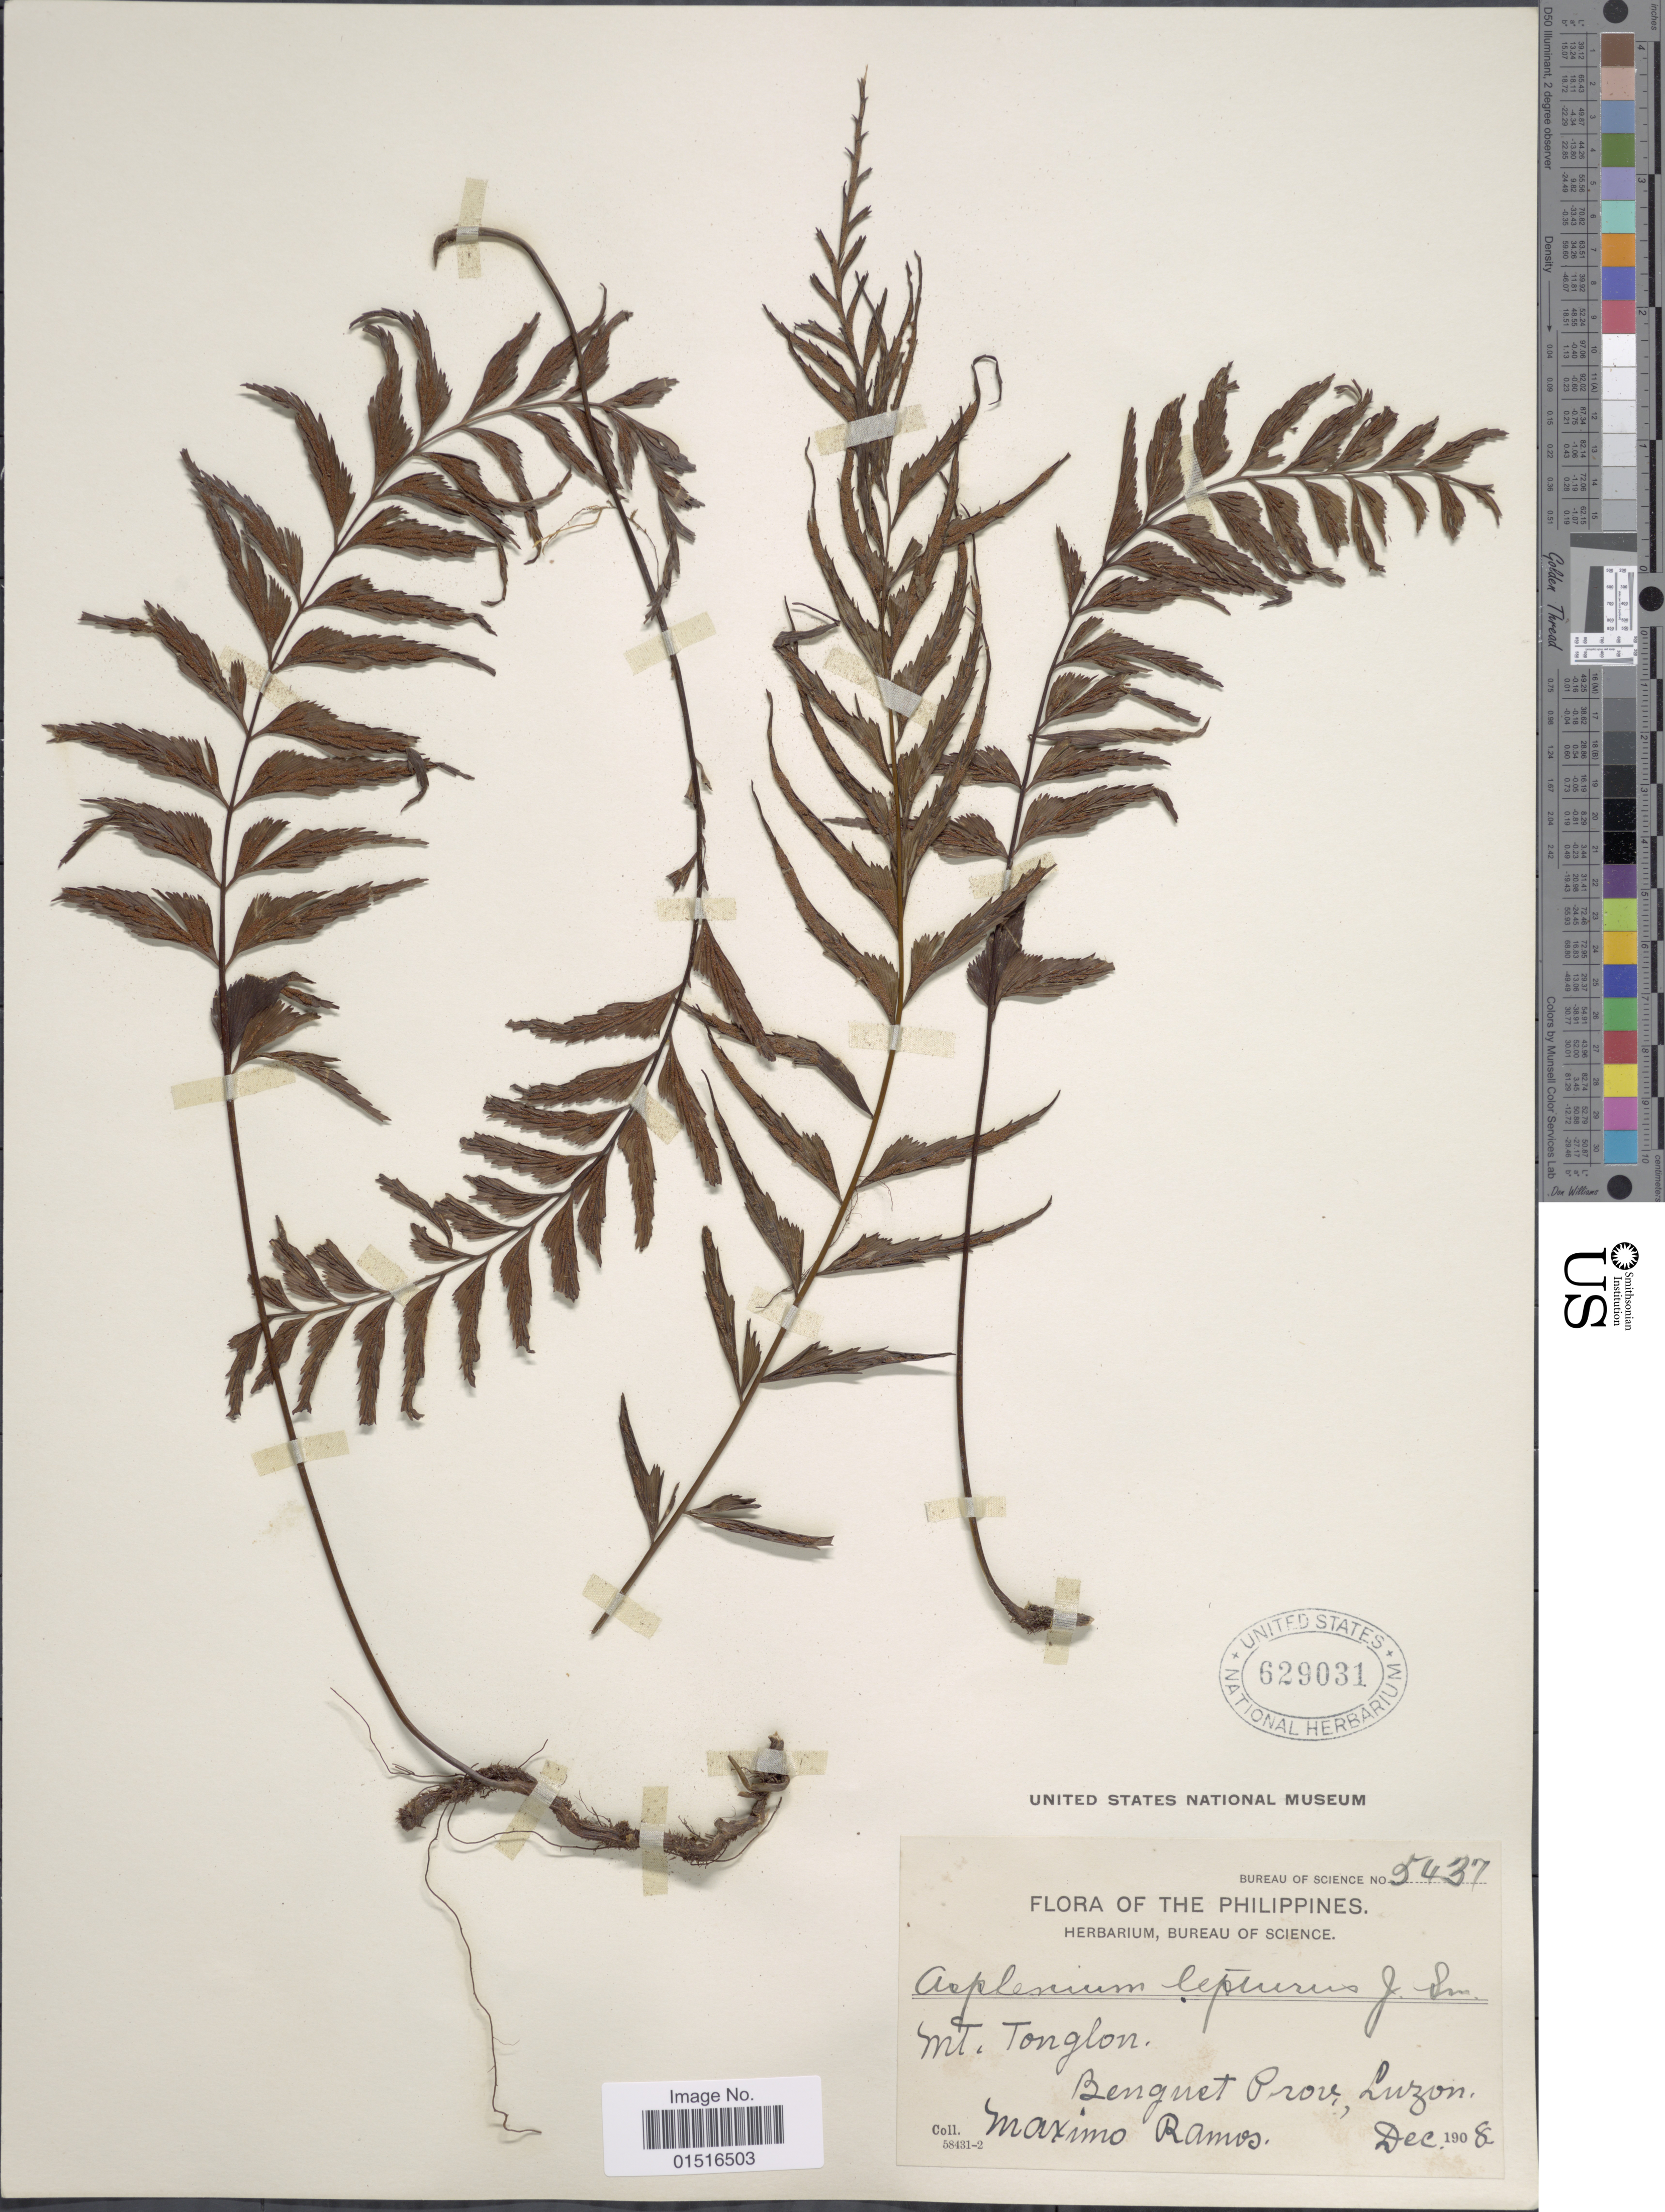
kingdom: Plantae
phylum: Tracheophyta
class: Polypodiopsida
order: Polypodiales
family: Aspleniaceae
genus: Asplenium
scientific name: Asplenium lepturus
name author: J. Sm. ex C. Presl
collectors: M. Ramos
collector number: Bureau of Science 5437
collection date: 1908-12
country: Philippines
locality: Mt. Tonglon, Benguet Prov., Luzon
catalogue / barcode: US 629031